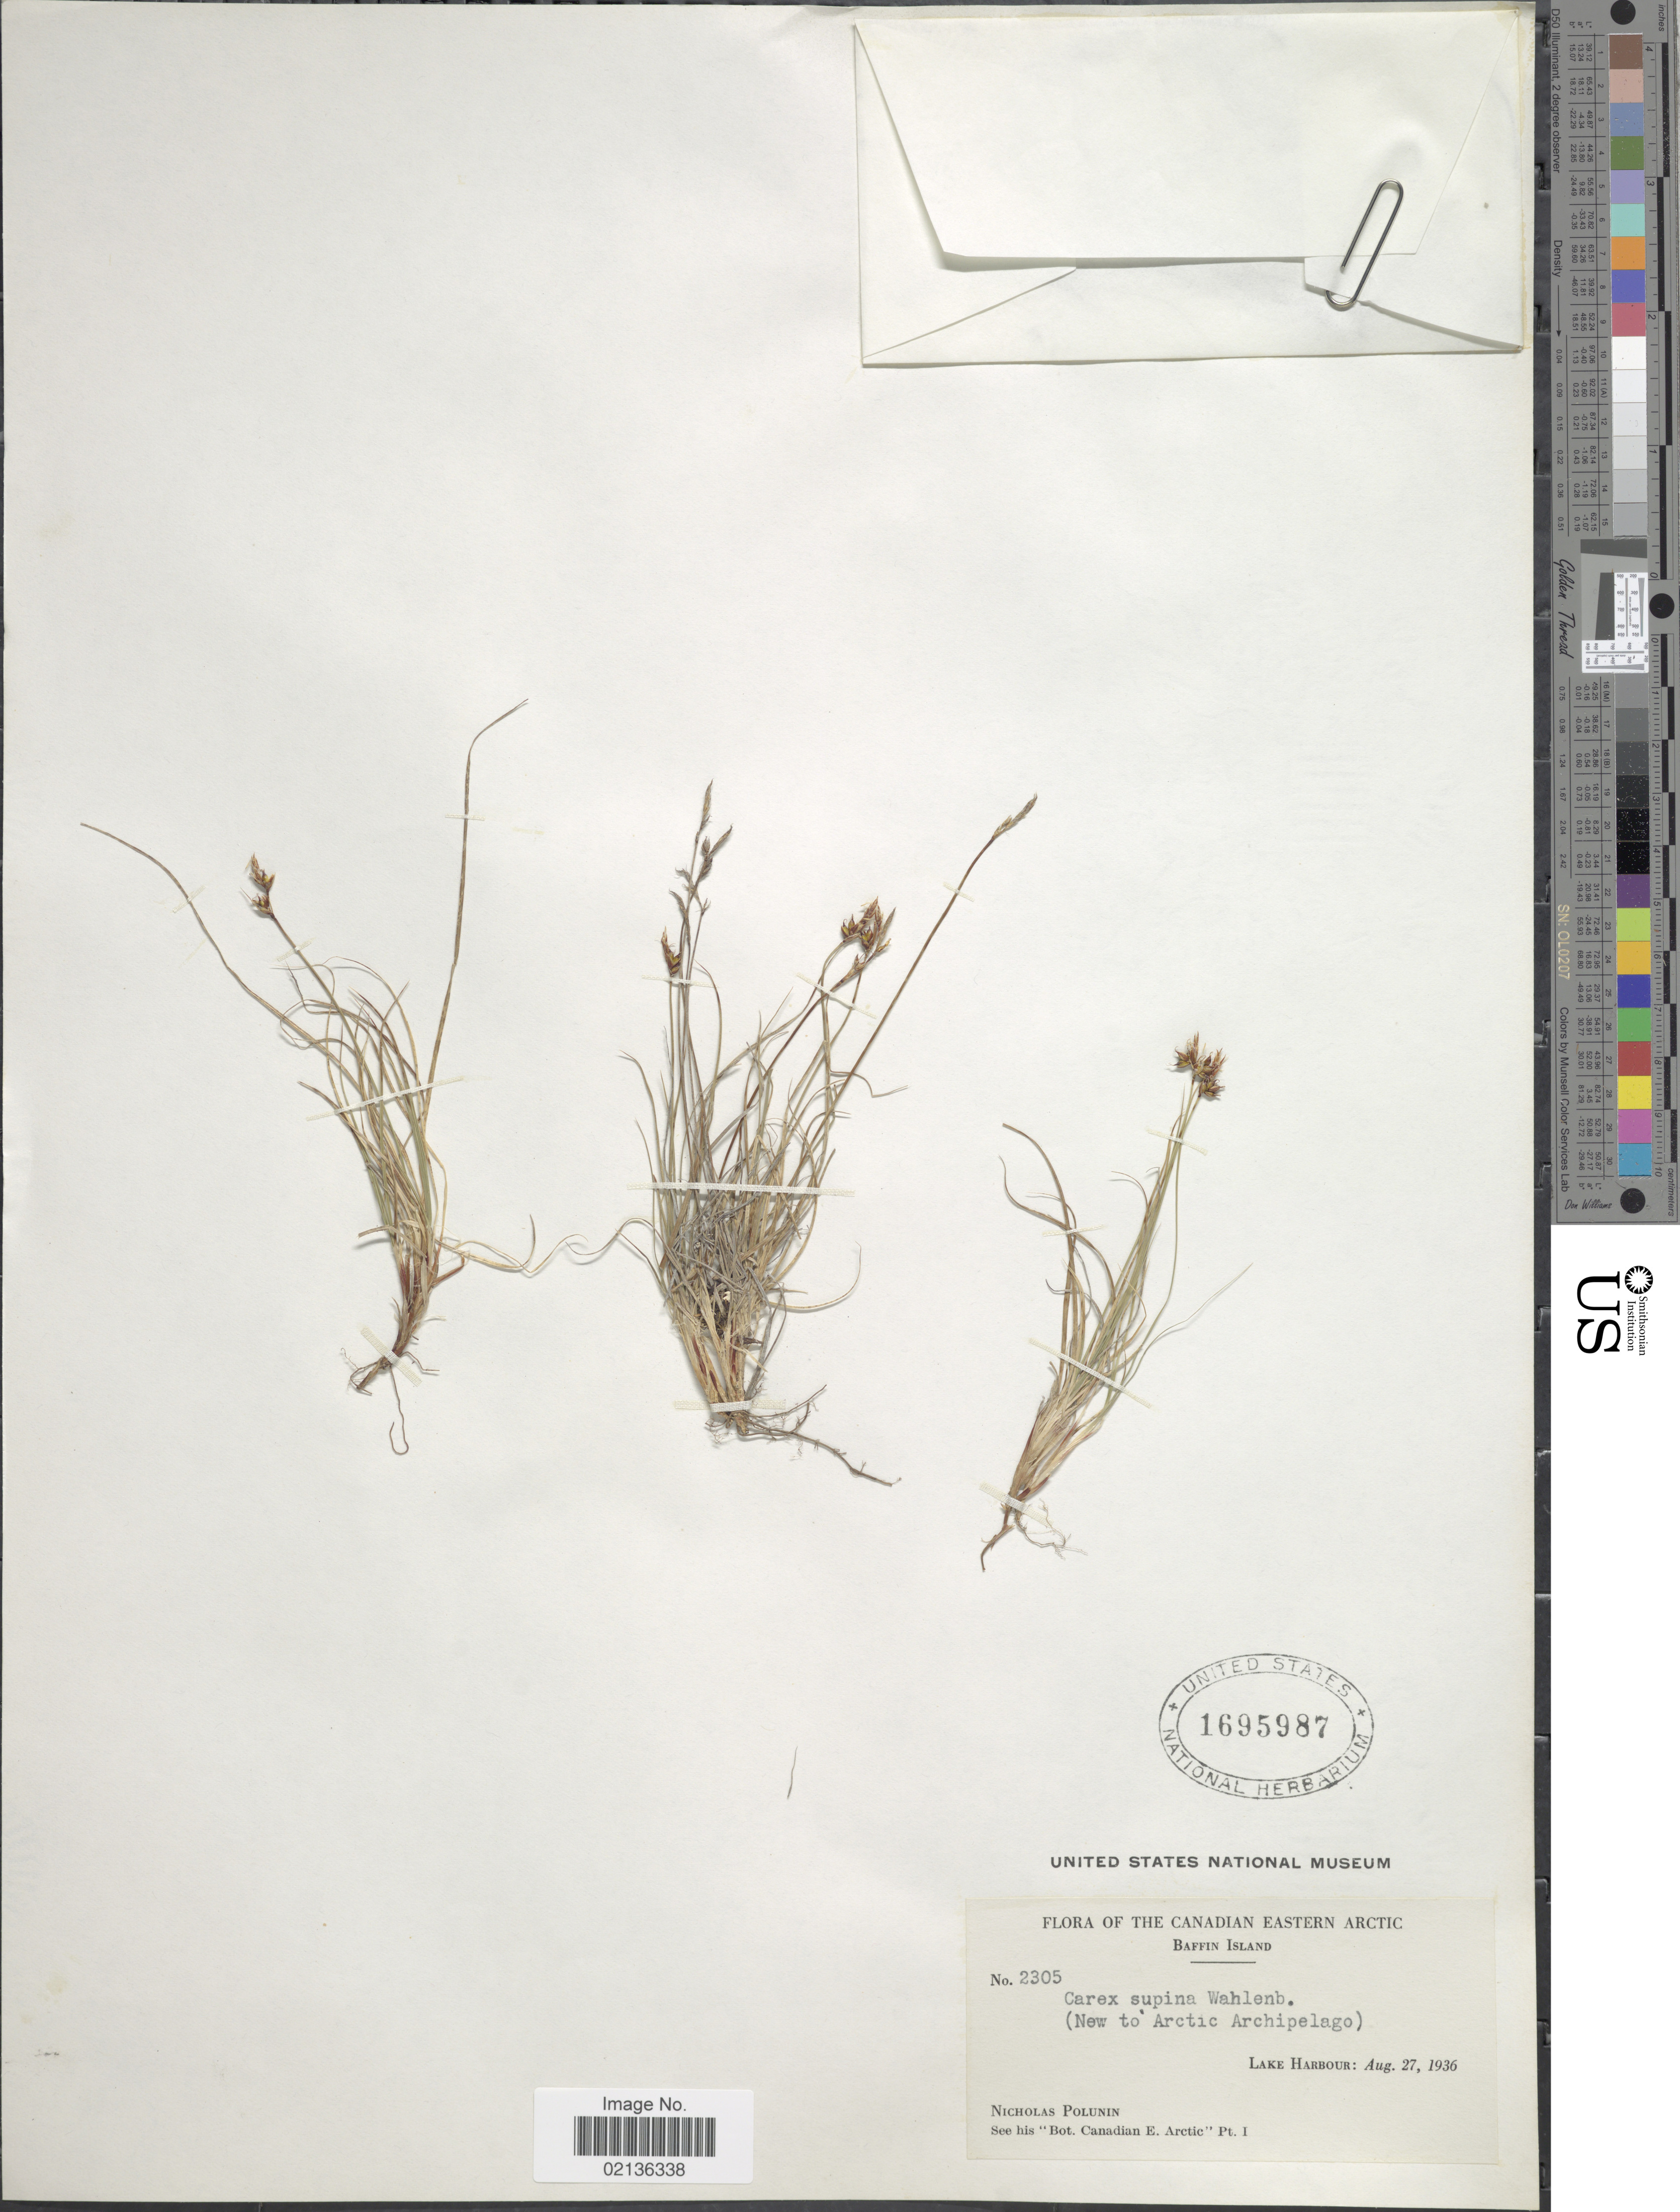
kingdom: Plantae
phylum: Tracheophyta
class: Liliopsida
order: Poales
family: Cyperaceae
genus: Carex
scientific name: Carex supina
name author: Willd. ex Wahlenb.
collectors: N. V. Polunin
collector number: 2305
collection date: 1936-08-27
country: Canada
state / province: Nunavut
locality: The Canadian Eastern Arctic, Baffin Island, Lake Harbour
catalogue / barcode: US 1695987